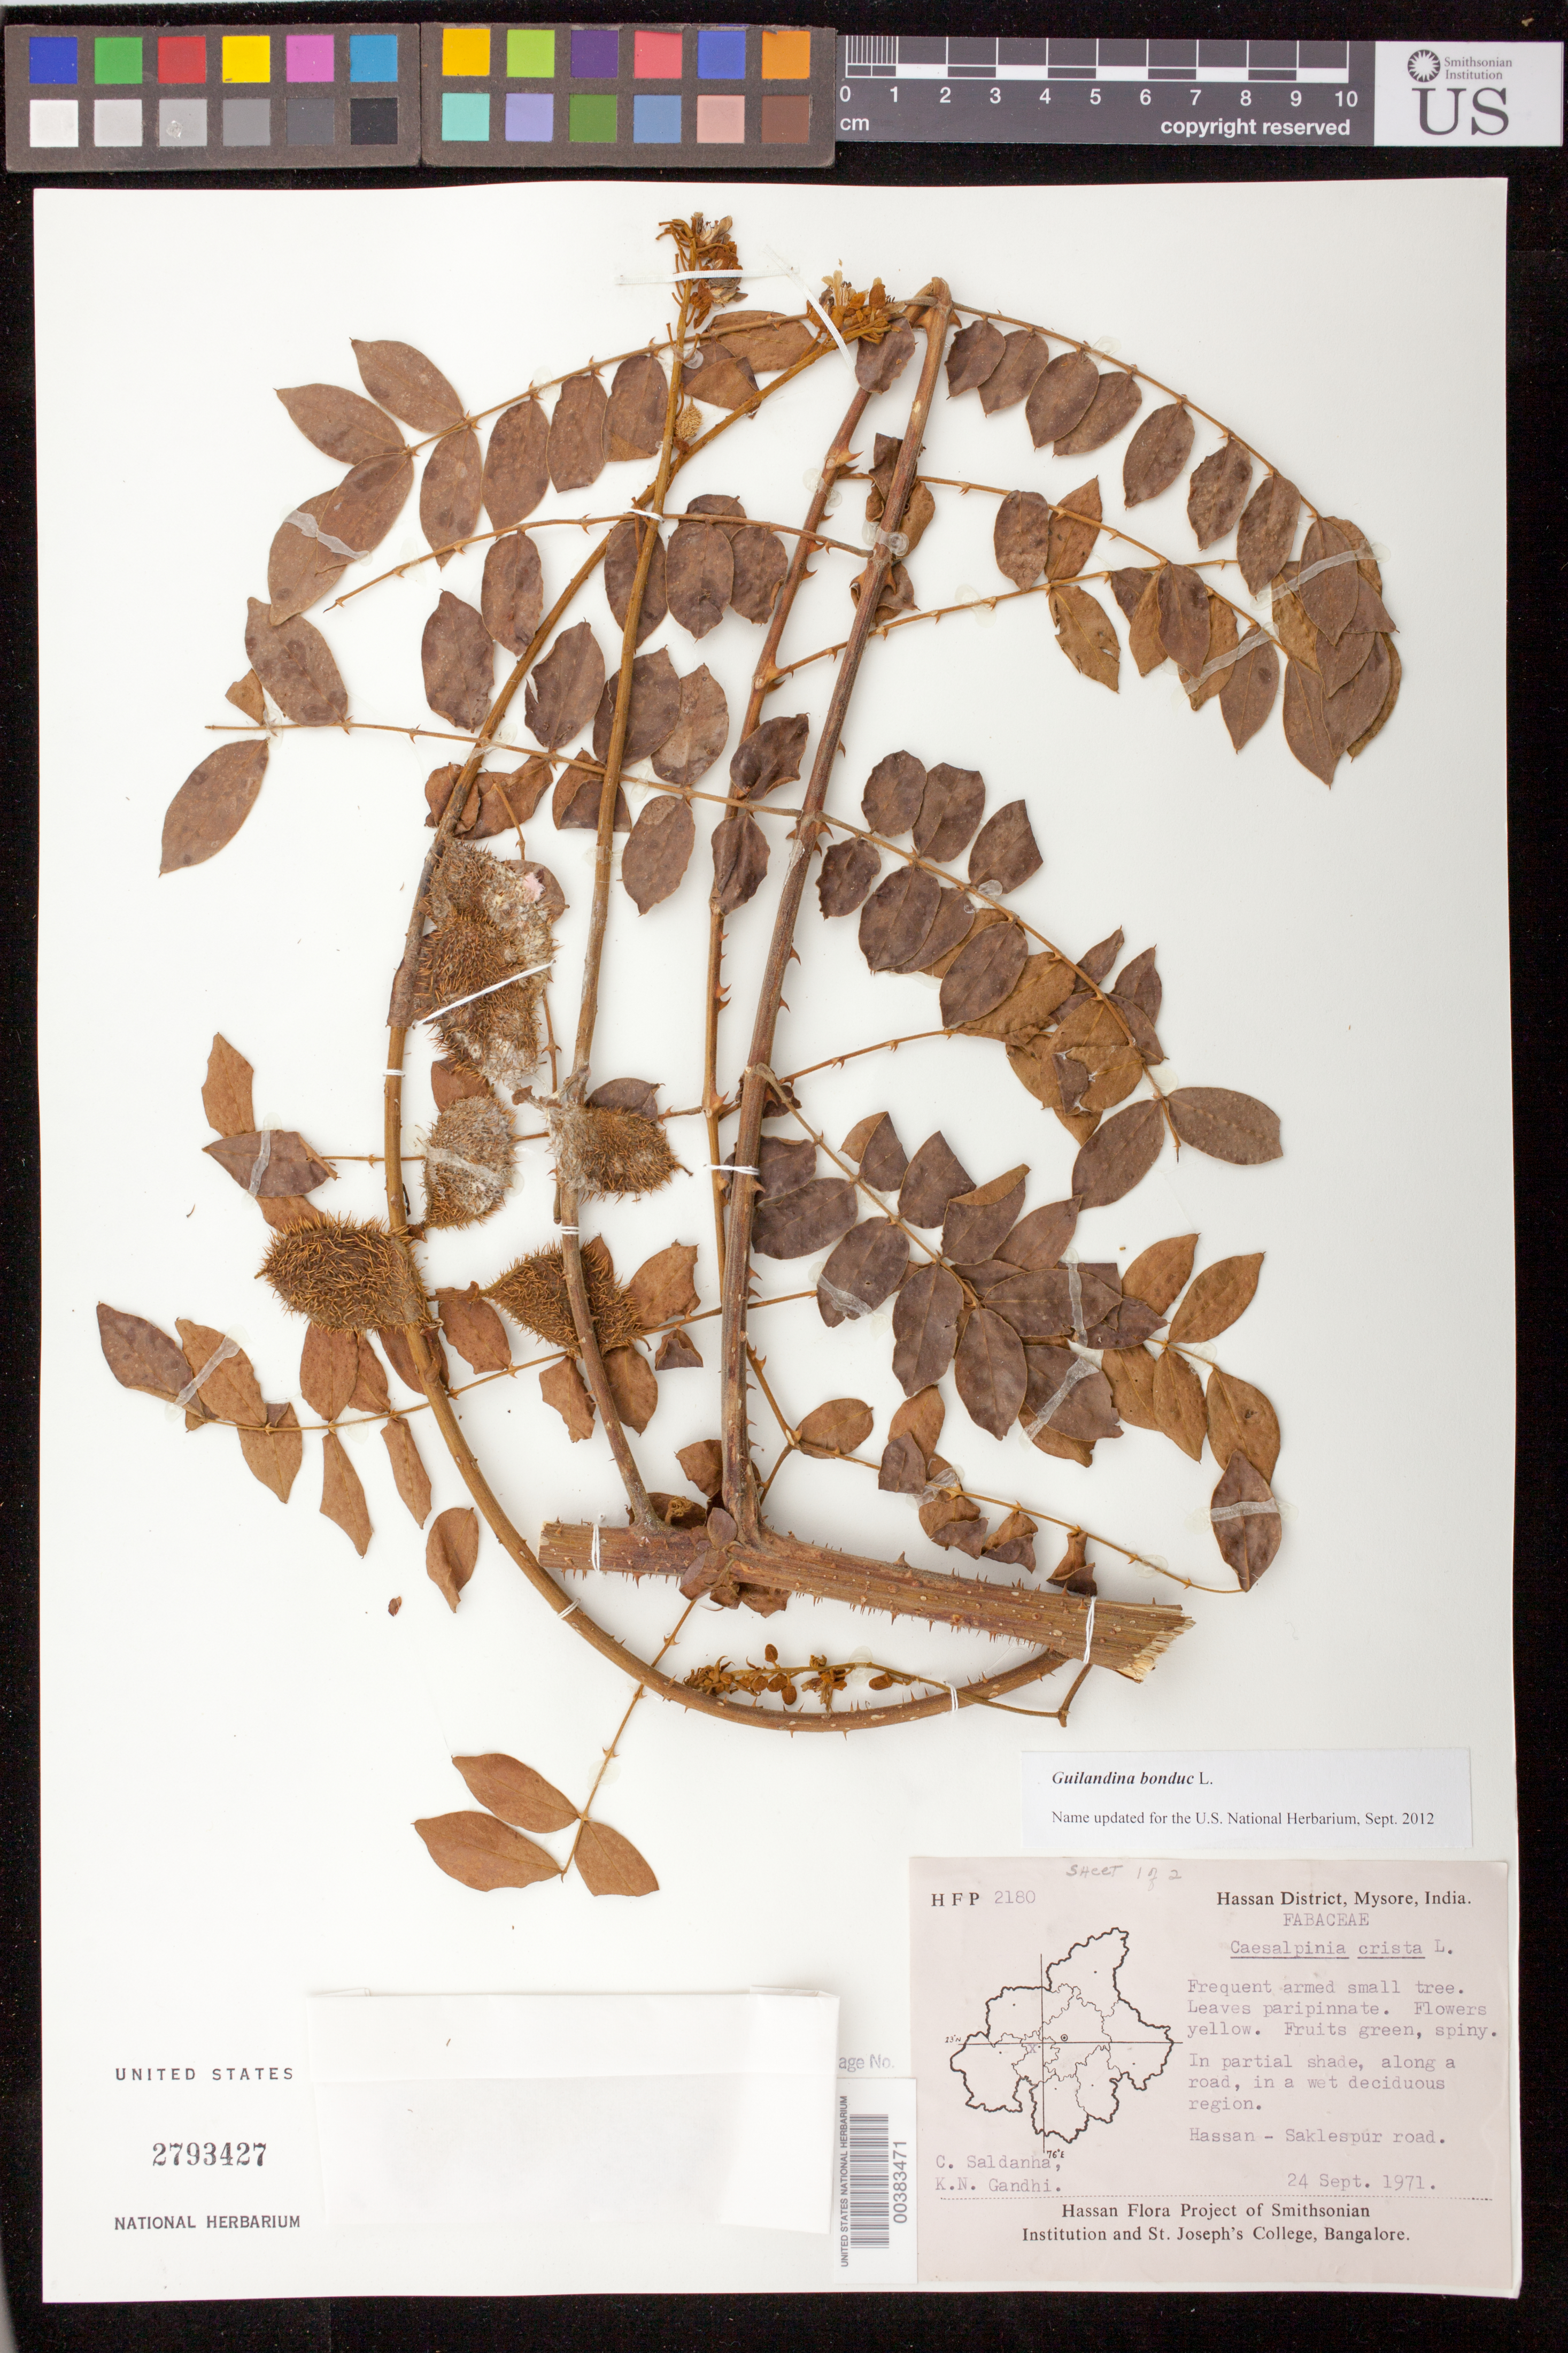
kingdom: Plantae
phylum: Tracheophyta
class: Magnoliopsida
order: Fabales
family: Fabaceae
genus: Guilandina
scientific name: Guilandina bonduc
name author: L.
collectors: C. J. Saldanha & K. N. Gandhi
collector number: Hfp 2180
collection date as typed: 24 Sep 1971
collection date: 1971-09-24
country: India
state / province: Karnataka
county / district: Hassan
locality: Hassan-Saklespur road, Mysore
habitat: In partial shade, along a road, in a wet deciduous region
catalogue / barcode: US 2793427